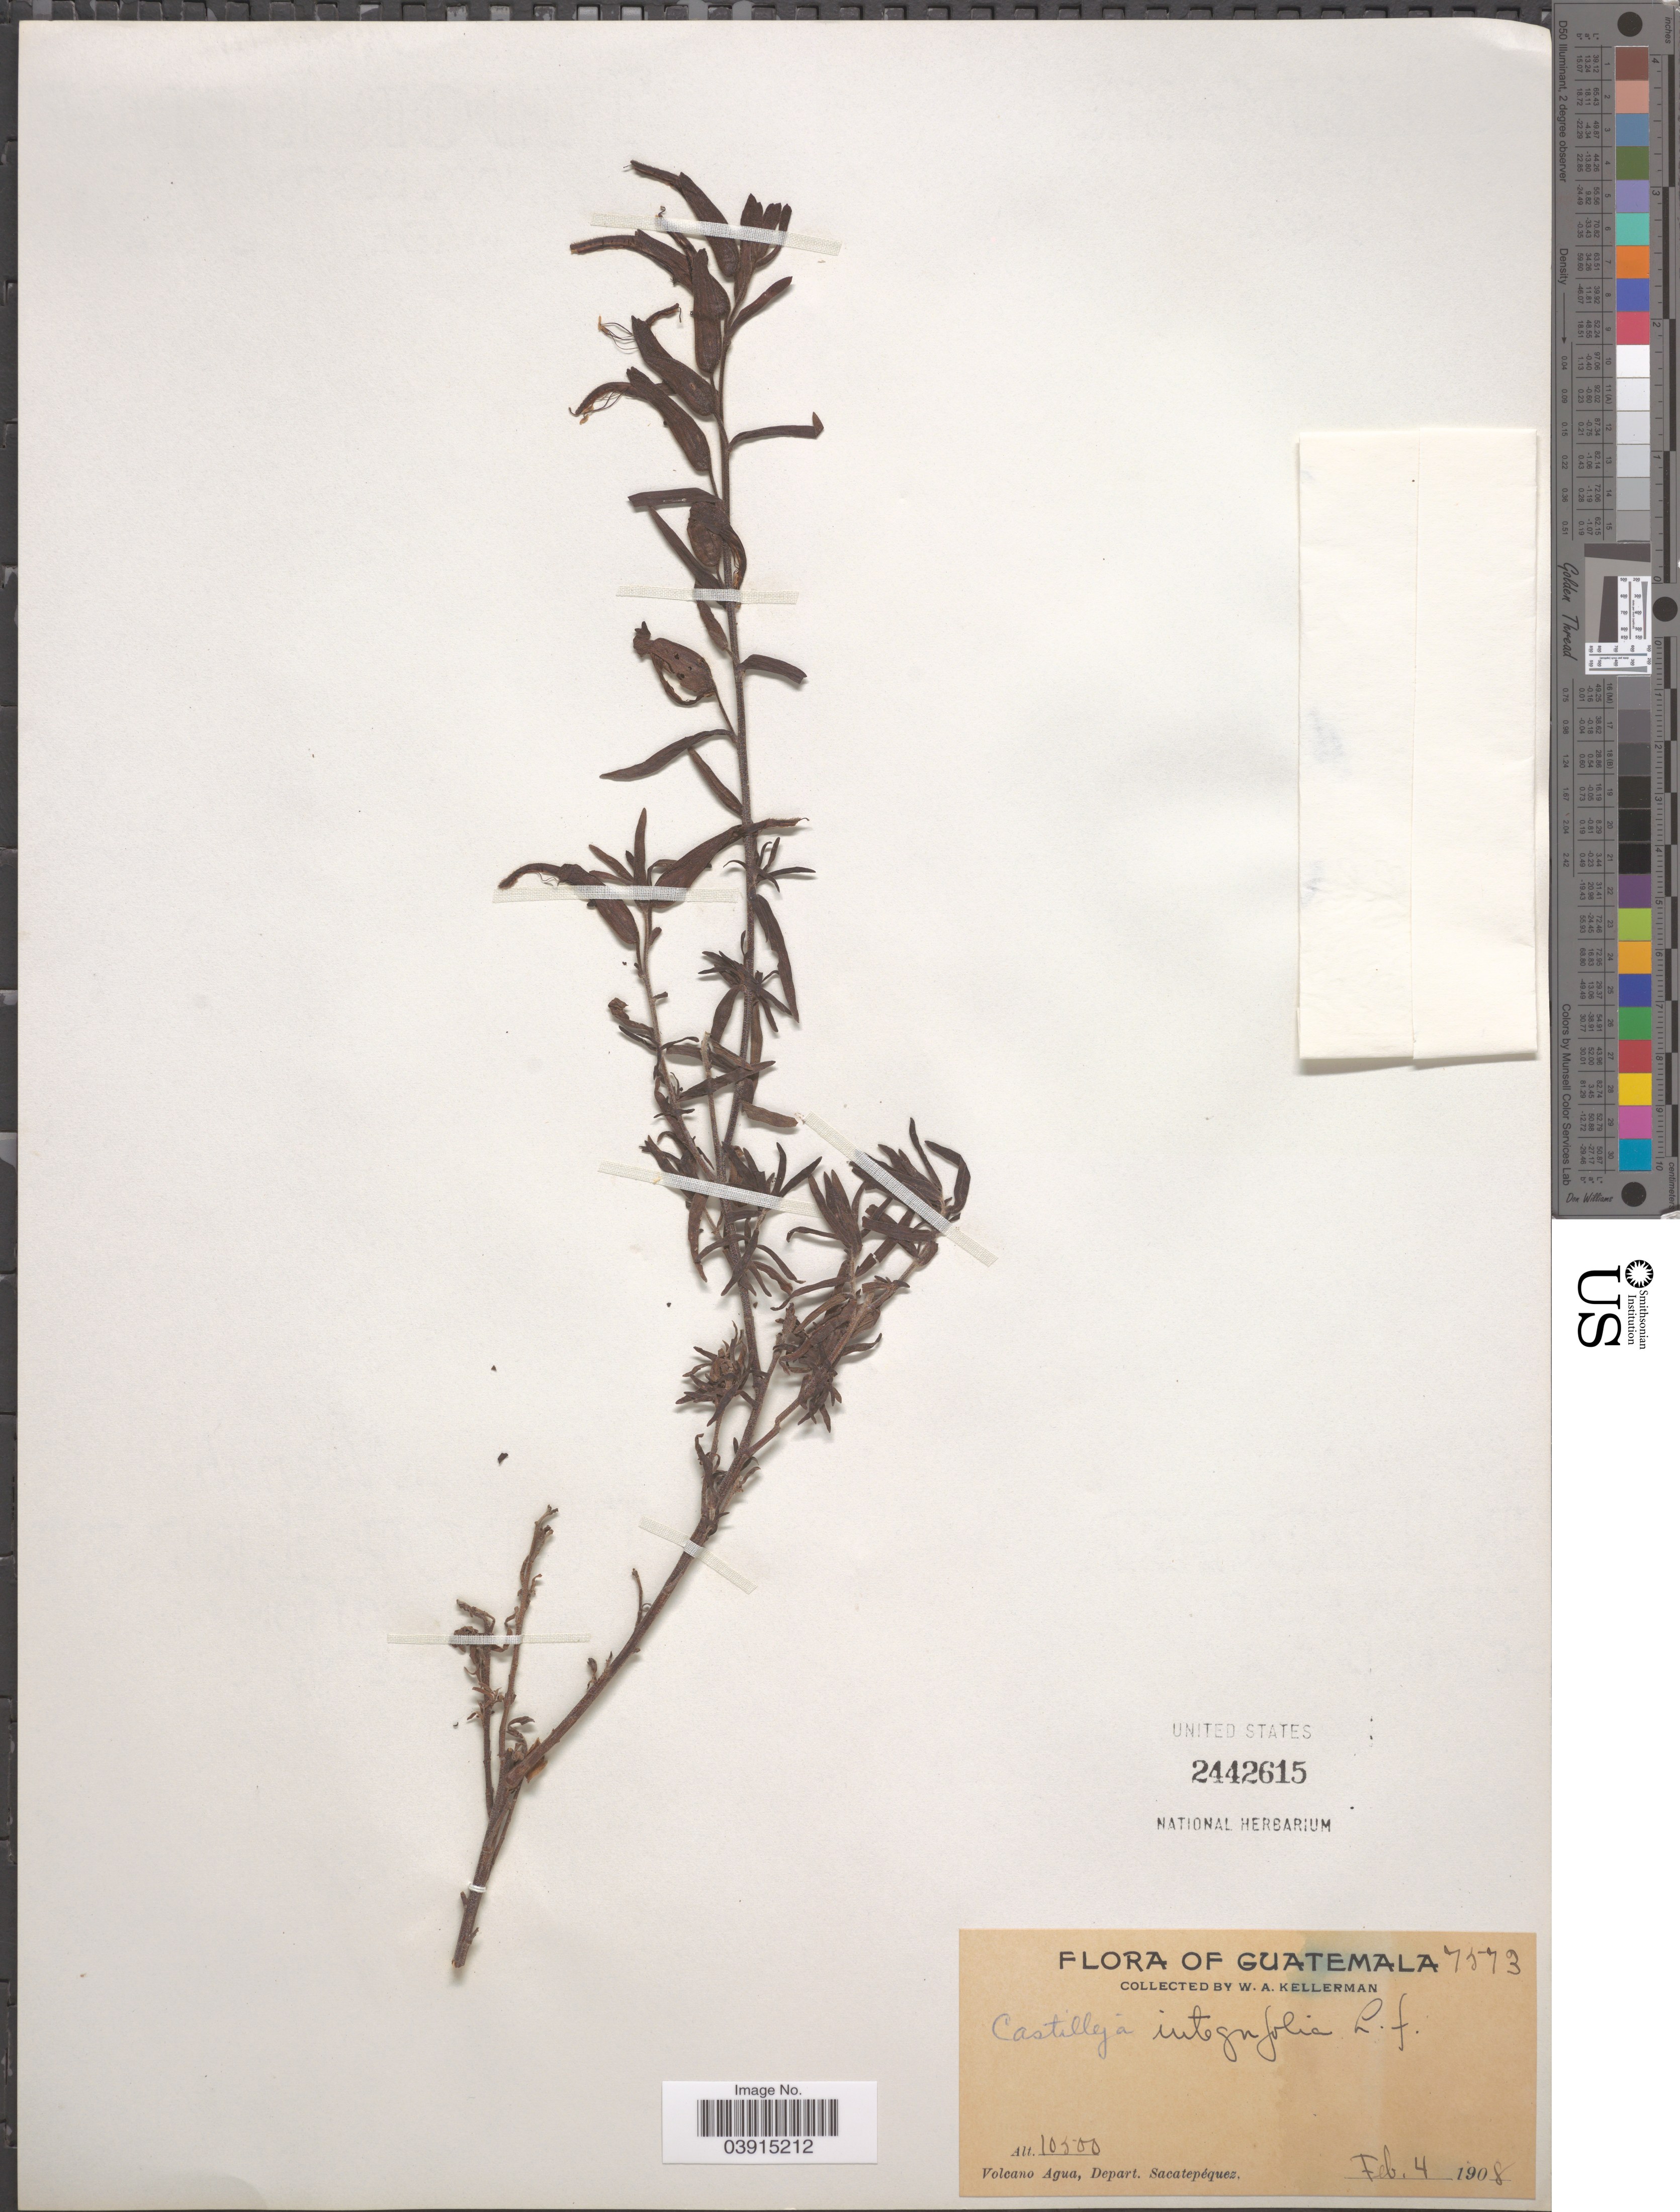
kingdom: Plantae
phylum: Tracheophyta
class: Magnoliopsida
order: Lamiales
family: Orobanchaceae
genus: Castilleja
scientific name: Castilleja integrifolia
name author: L. f.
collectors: W. Kellerman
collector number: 7573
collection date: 1908-02-04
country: Guatemala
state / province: Sacatepequez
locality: Volcano Agua, Depart. Sacatepéquez.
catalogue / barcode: US 2442615